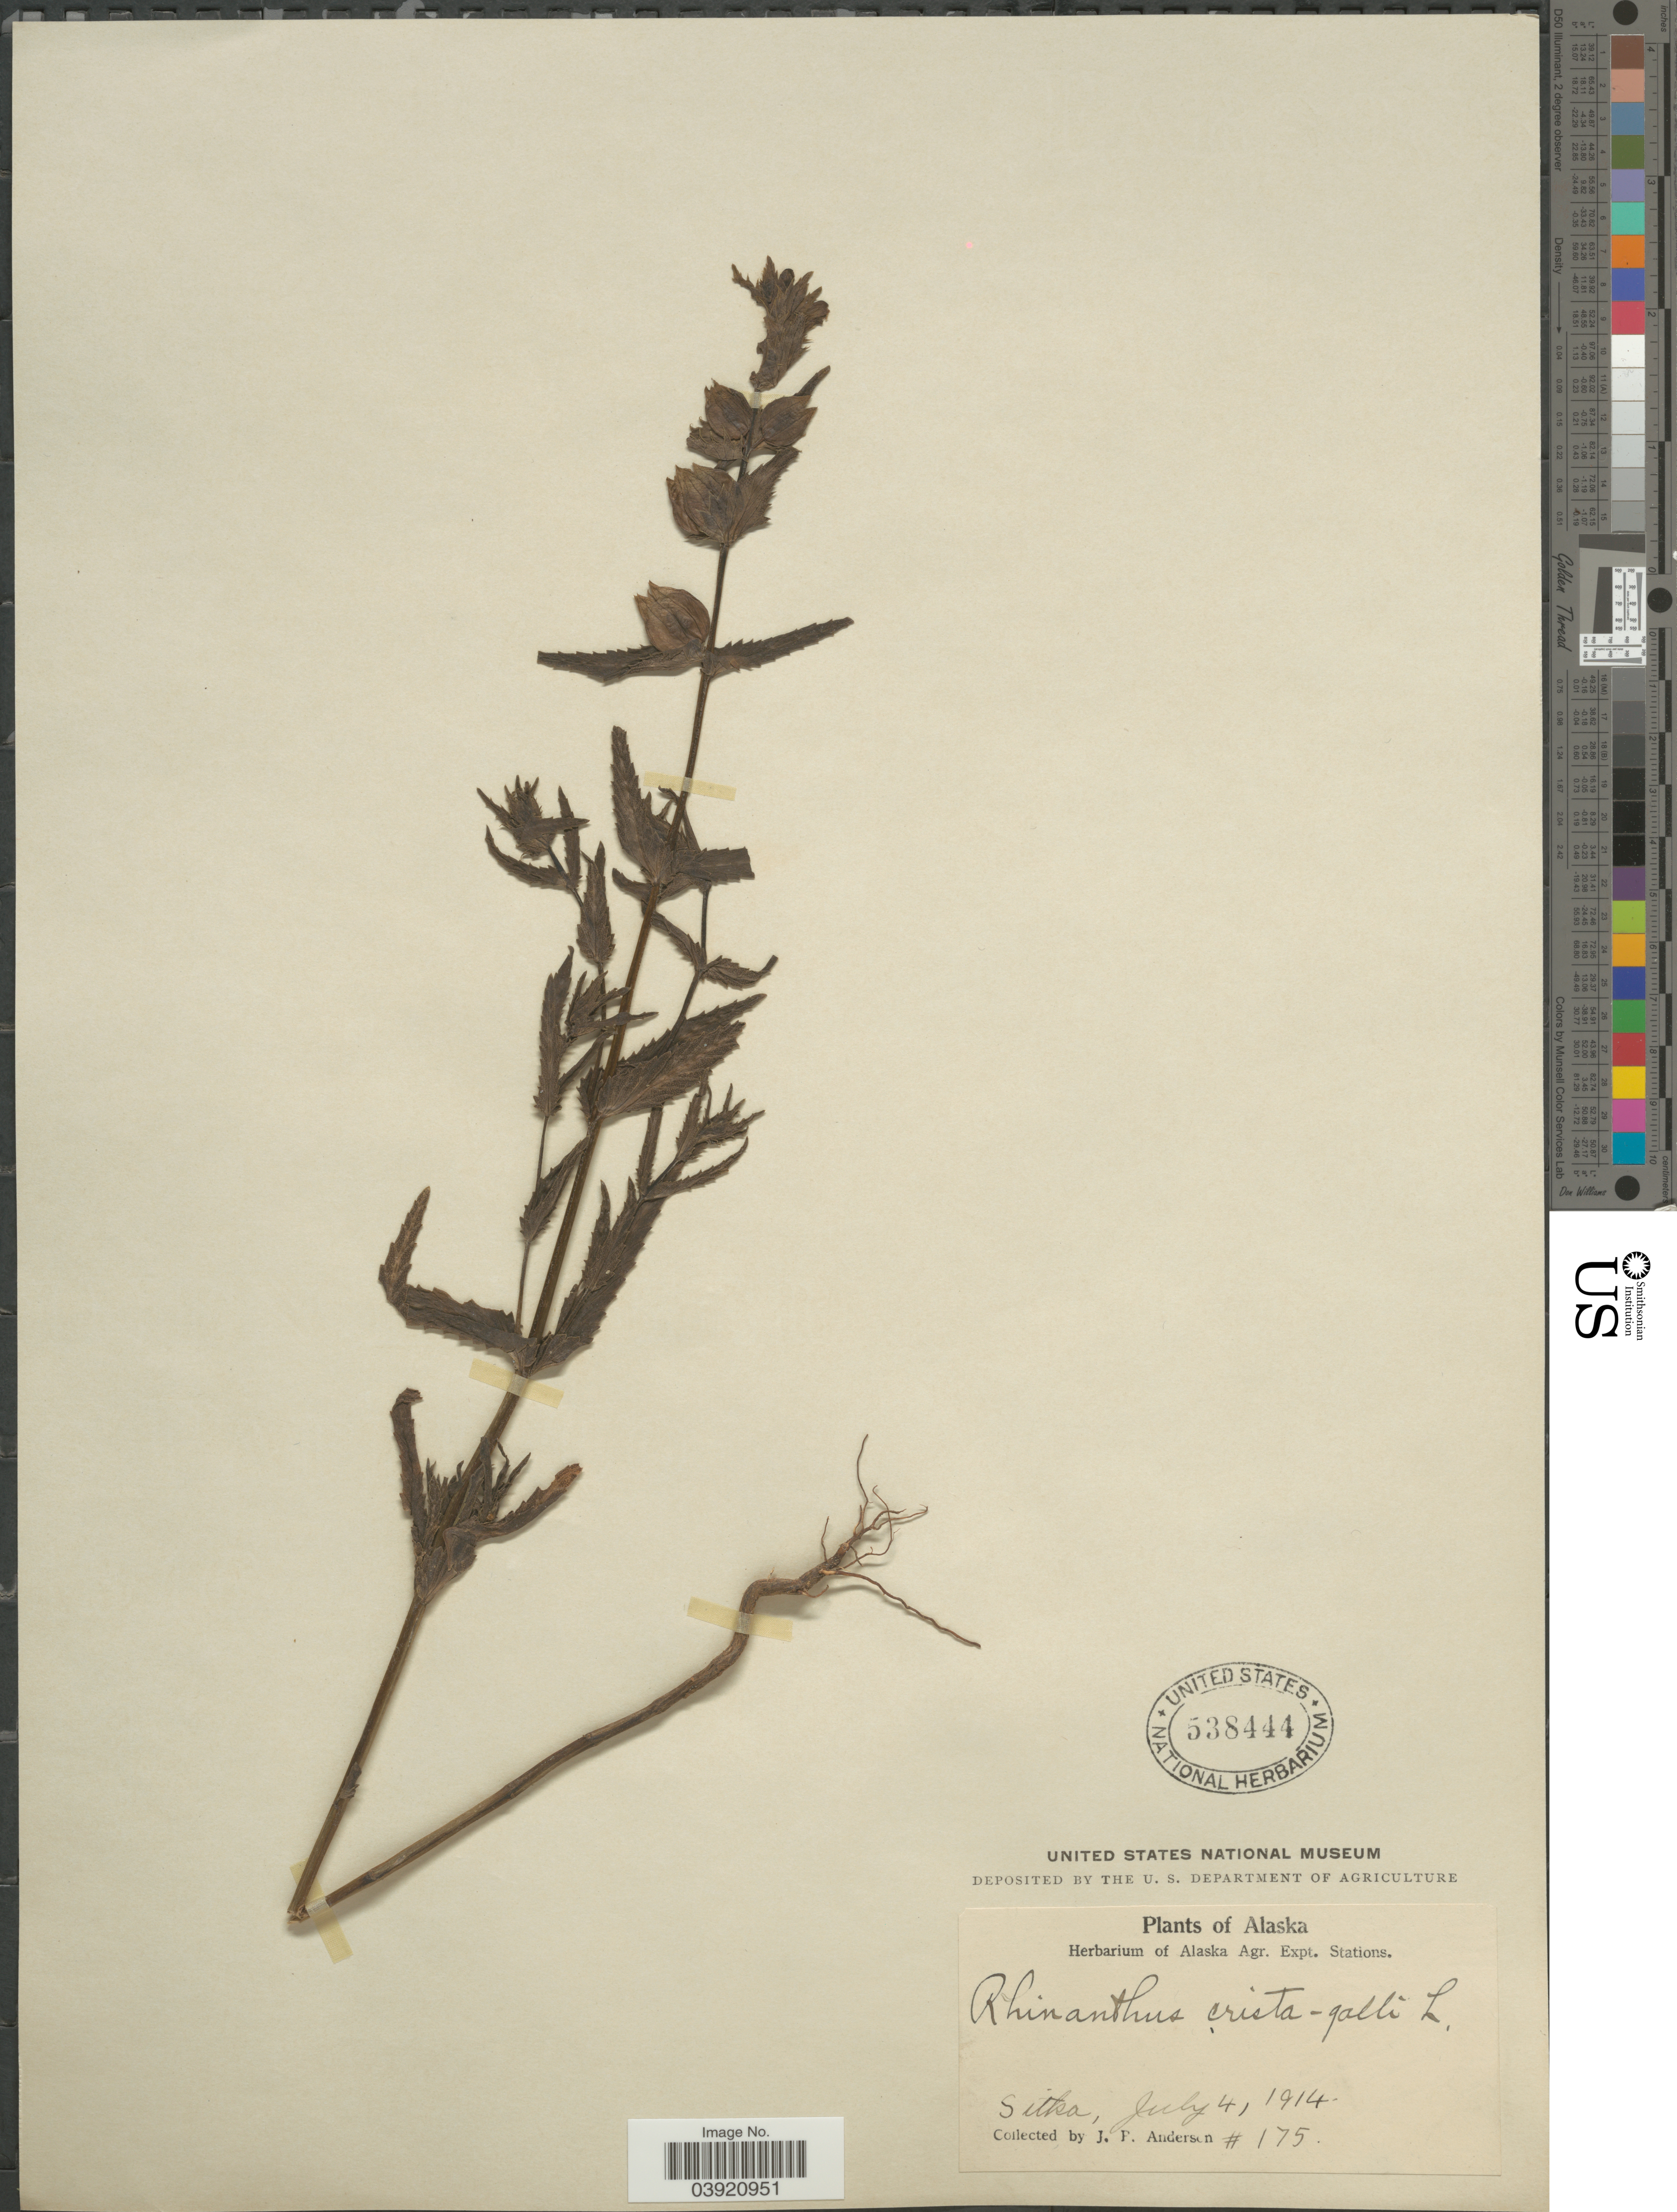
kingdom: Plantae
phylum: Tracheophyta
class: Magnoliopsida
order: Lamiales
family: Orobanchaceae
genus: Rhinanthus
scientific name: Rhinanthus major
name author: L.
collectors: J. P. Anderson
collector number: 175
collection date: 1914-07-04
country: United States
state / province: Alaska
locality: Sitka.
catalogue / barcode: US 538444